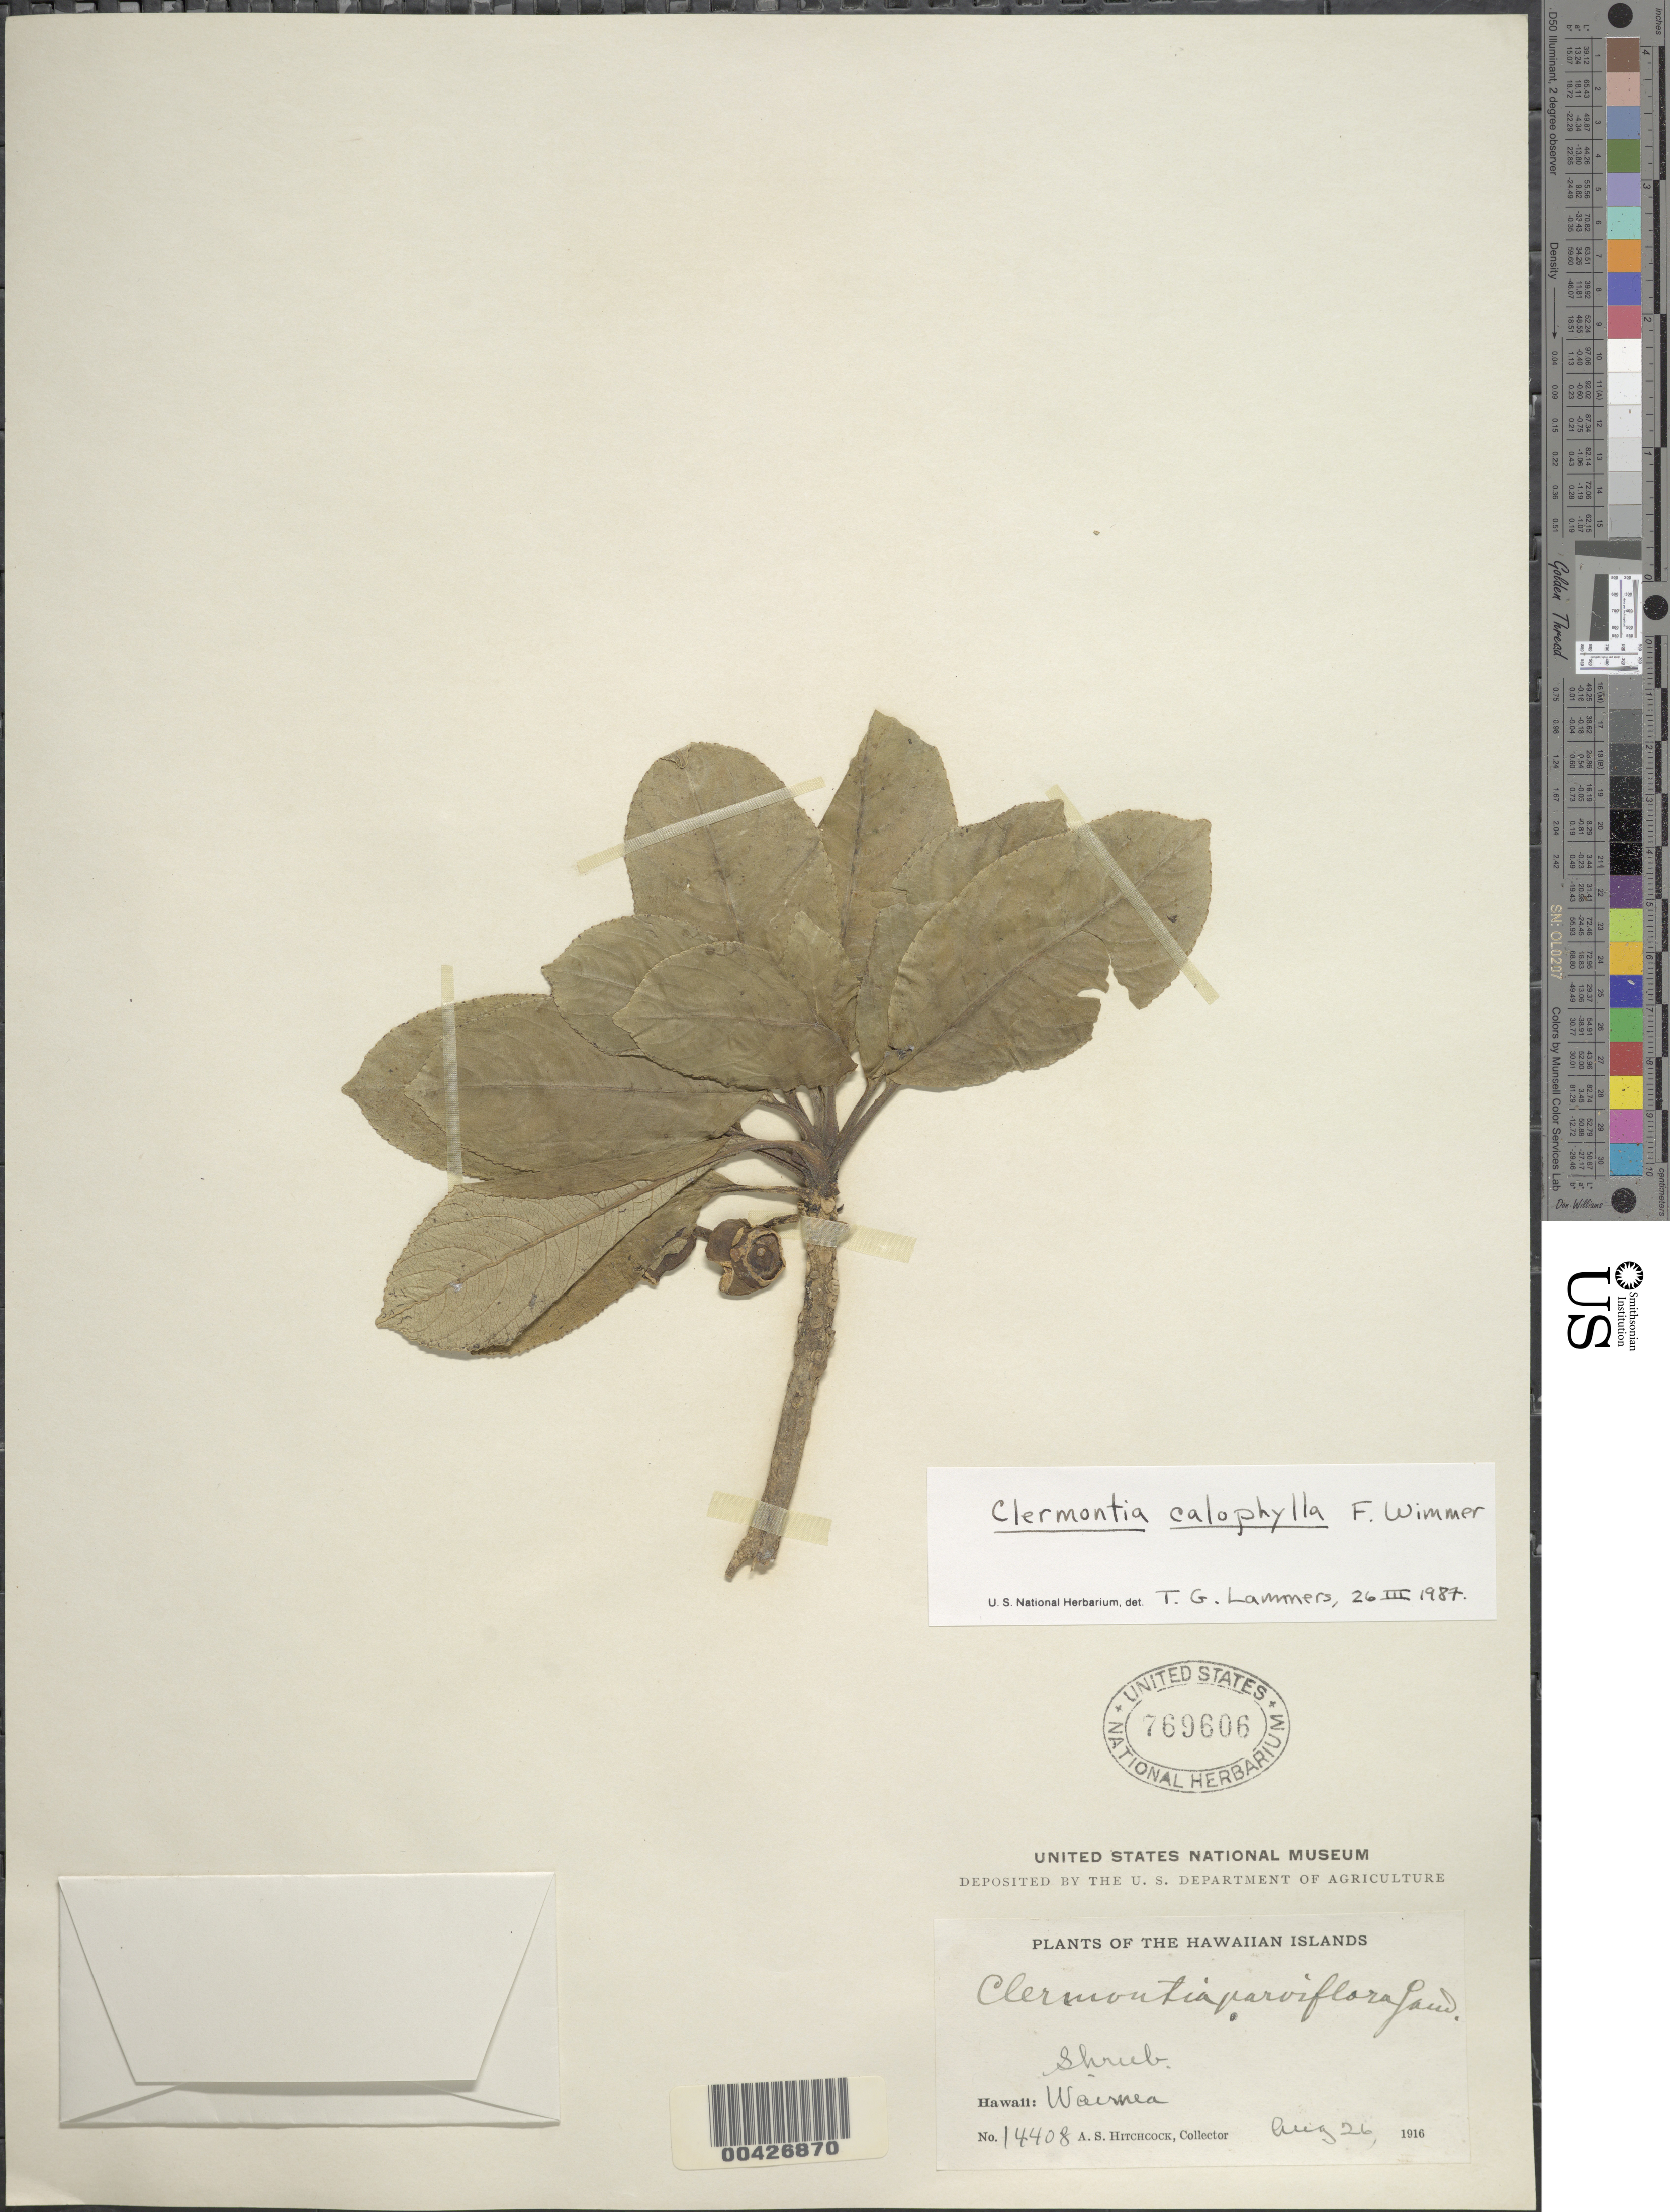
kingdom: Plantae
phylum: Tracheophyta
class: Magnoliopsida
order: Asterales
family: Campanulaceae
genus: Clermontia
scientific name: Clermontia calophylla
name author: E. Wimm.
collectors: A. S. Hitchcock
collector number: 14408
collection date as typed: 26 Aug 1916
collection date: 1916-08-26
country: United States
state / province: Hawaii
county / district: Hawaii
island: Hawaii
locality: Waimea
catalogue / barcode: US 769606